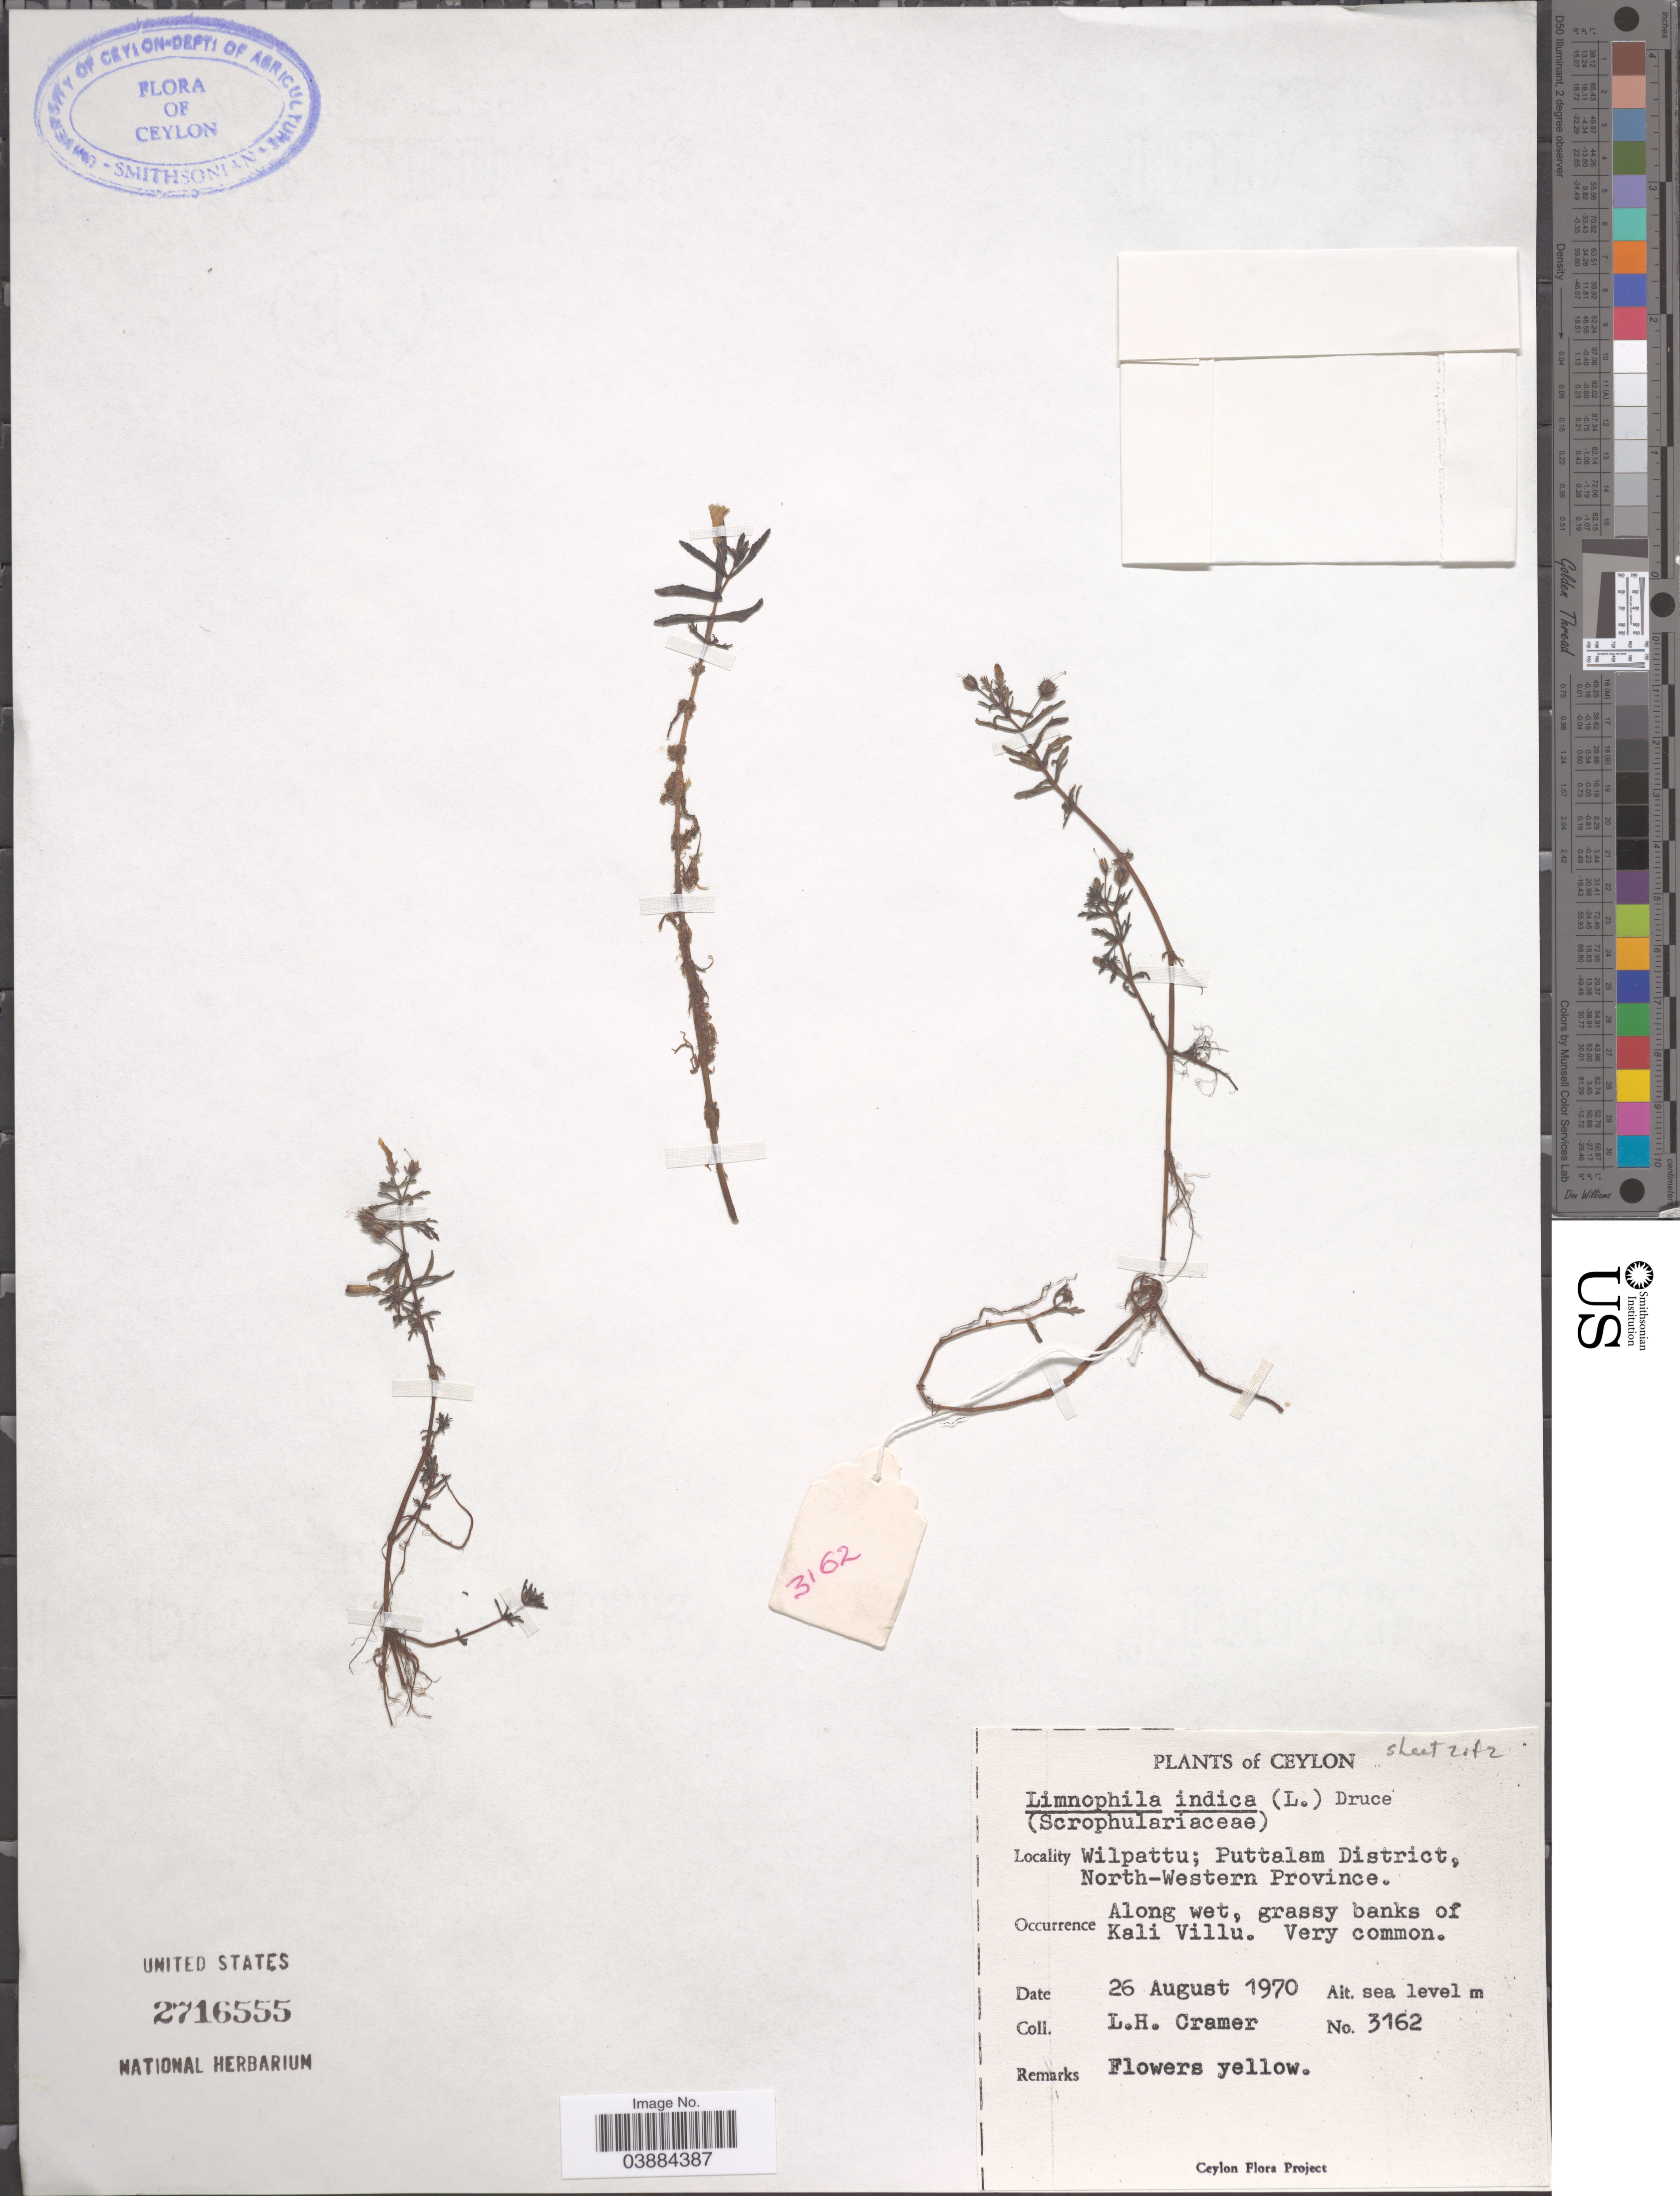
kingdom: Plantae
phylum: Tracheophyta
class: Magnoliopsida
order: Lamiales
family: Plantaginaceae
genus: Limnophila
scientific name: Limnophila indica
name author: (L.) Druce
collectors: L. H. Cramer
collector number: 3162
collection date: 1970-08-26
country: Sri Lanka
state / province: North Western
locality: Ceylon. Wilpattu; Puttalam District. Along wet, grassy banks of Kali Villu.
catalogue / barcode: US 2716555